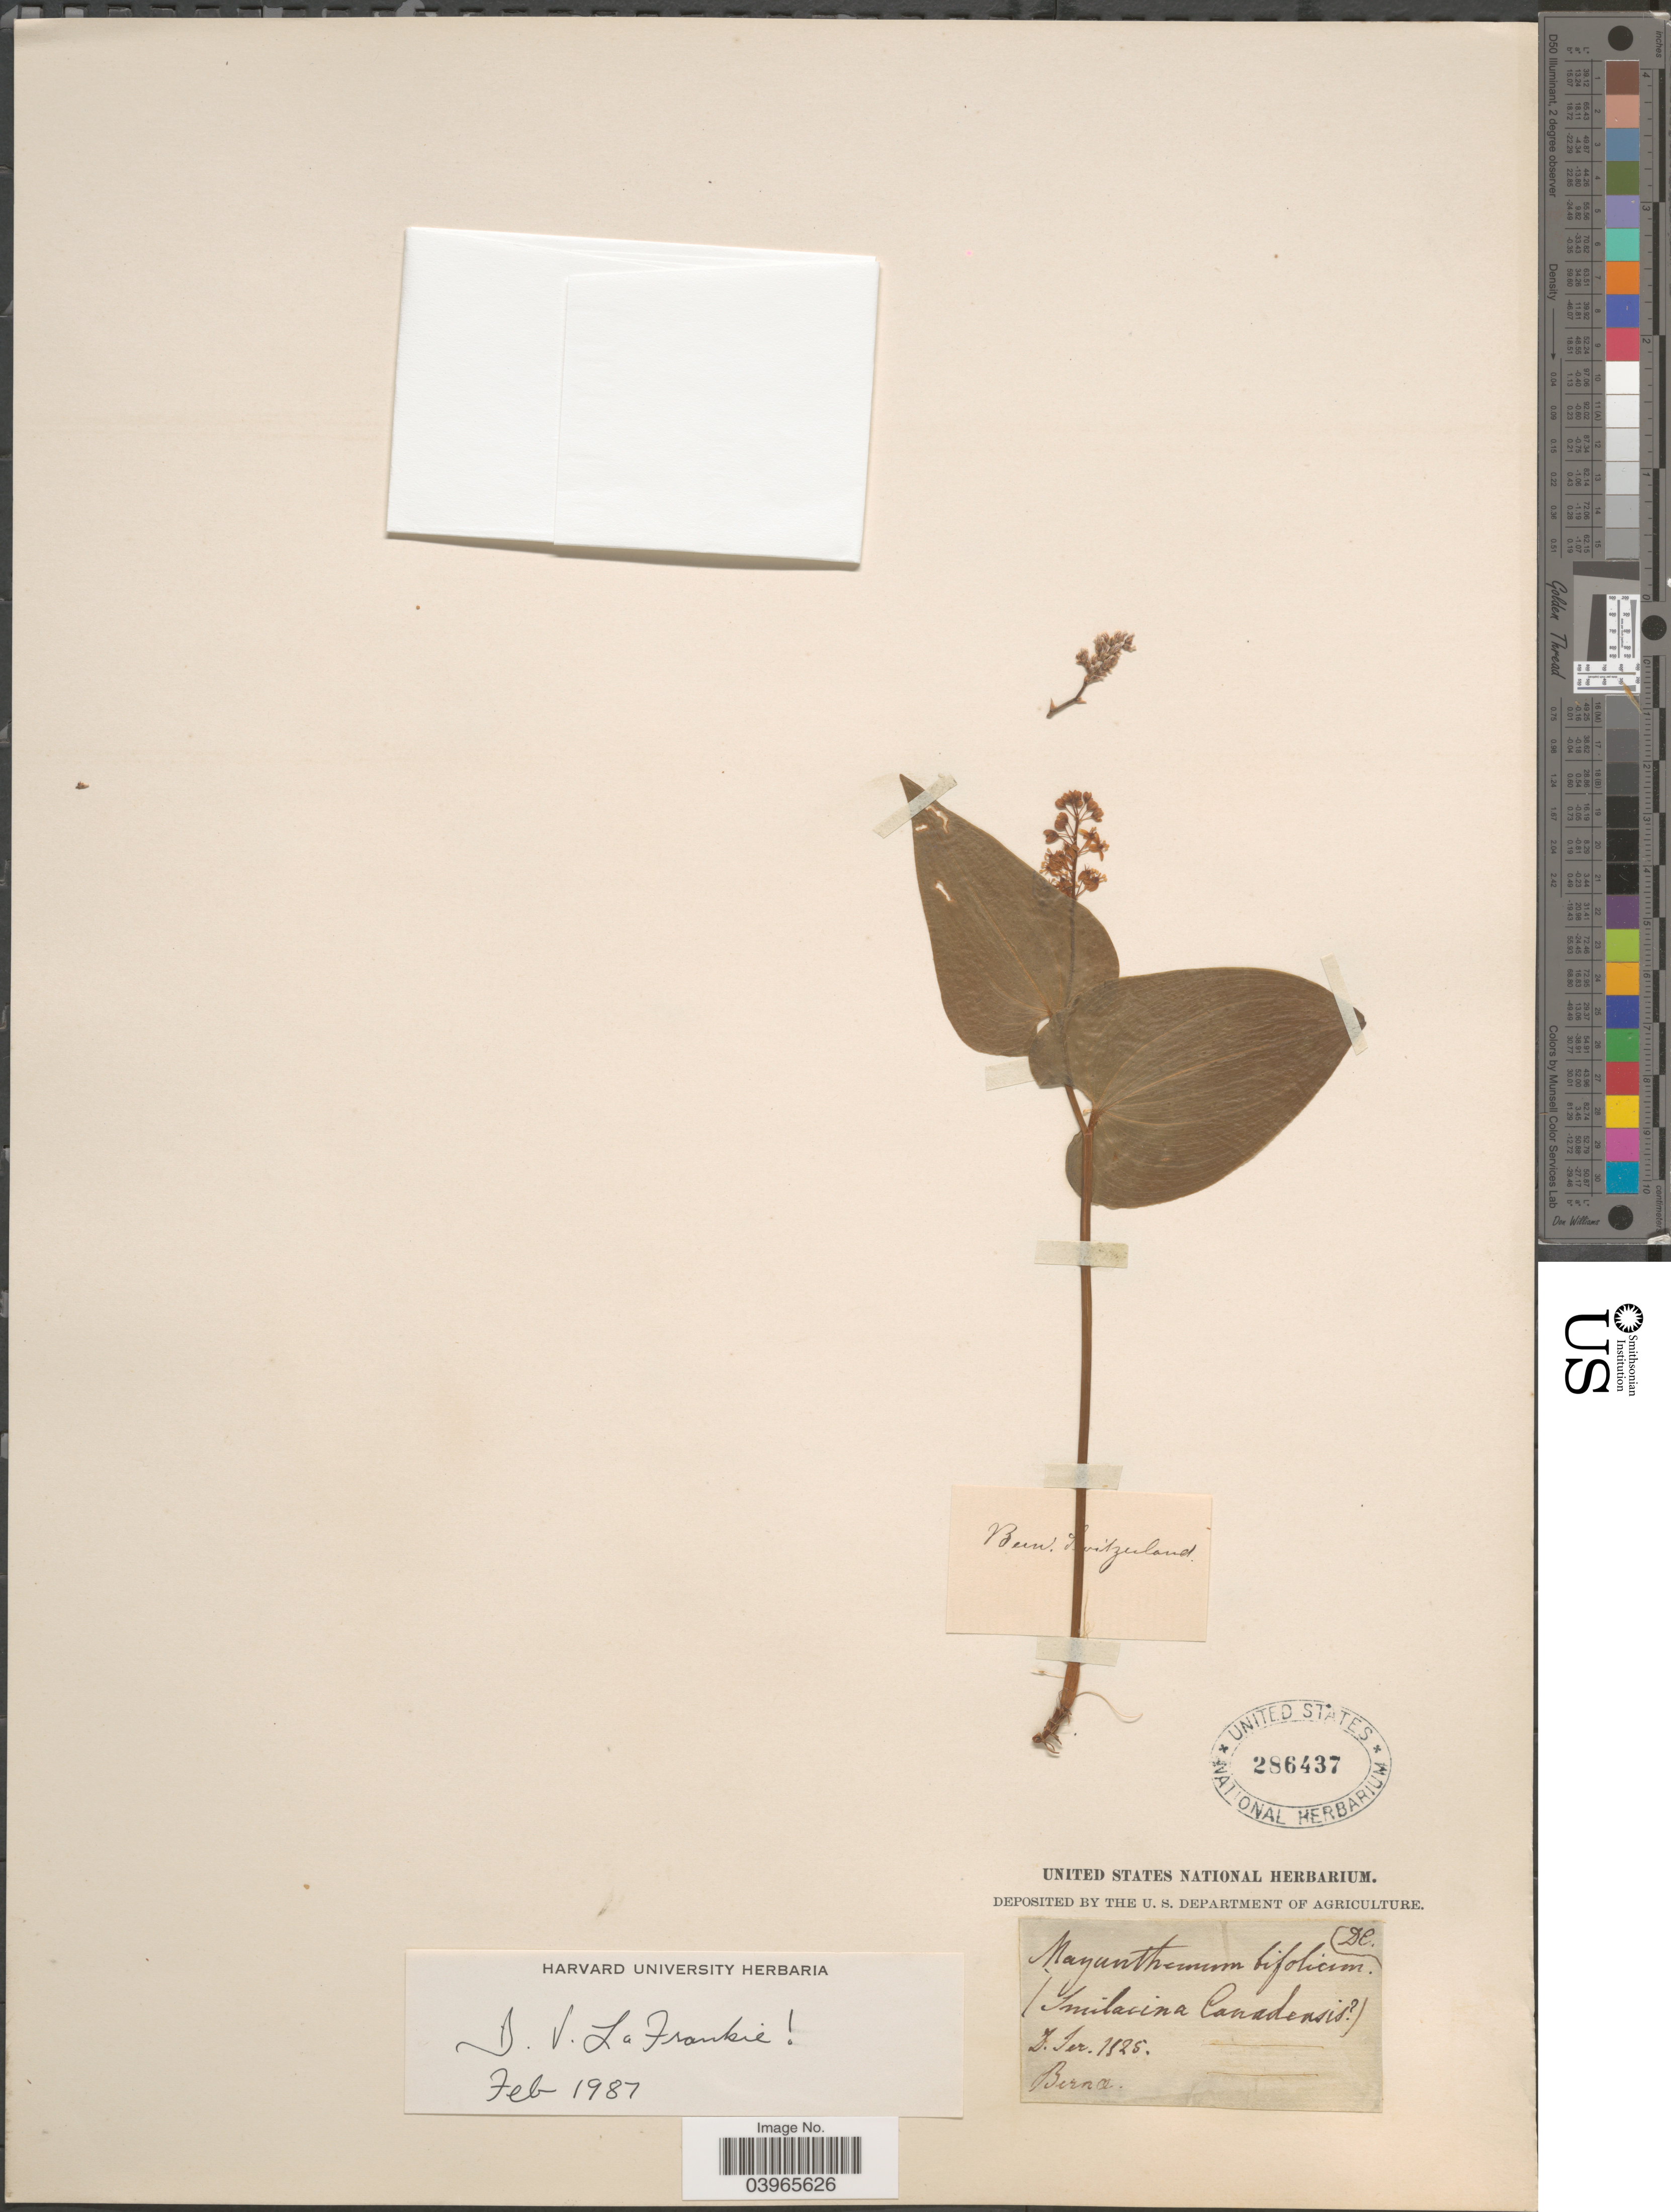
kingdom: Plantae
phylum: Tracheophyta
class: Liliopsida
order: Asparagales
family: Asparagaceae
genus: Maianthemum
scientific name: Maianthemum bifolium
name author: (L.) F.W. Schmidt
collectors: D. Ter.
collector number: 1525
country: Switzerland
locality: Bern a.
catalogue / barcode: US 286437